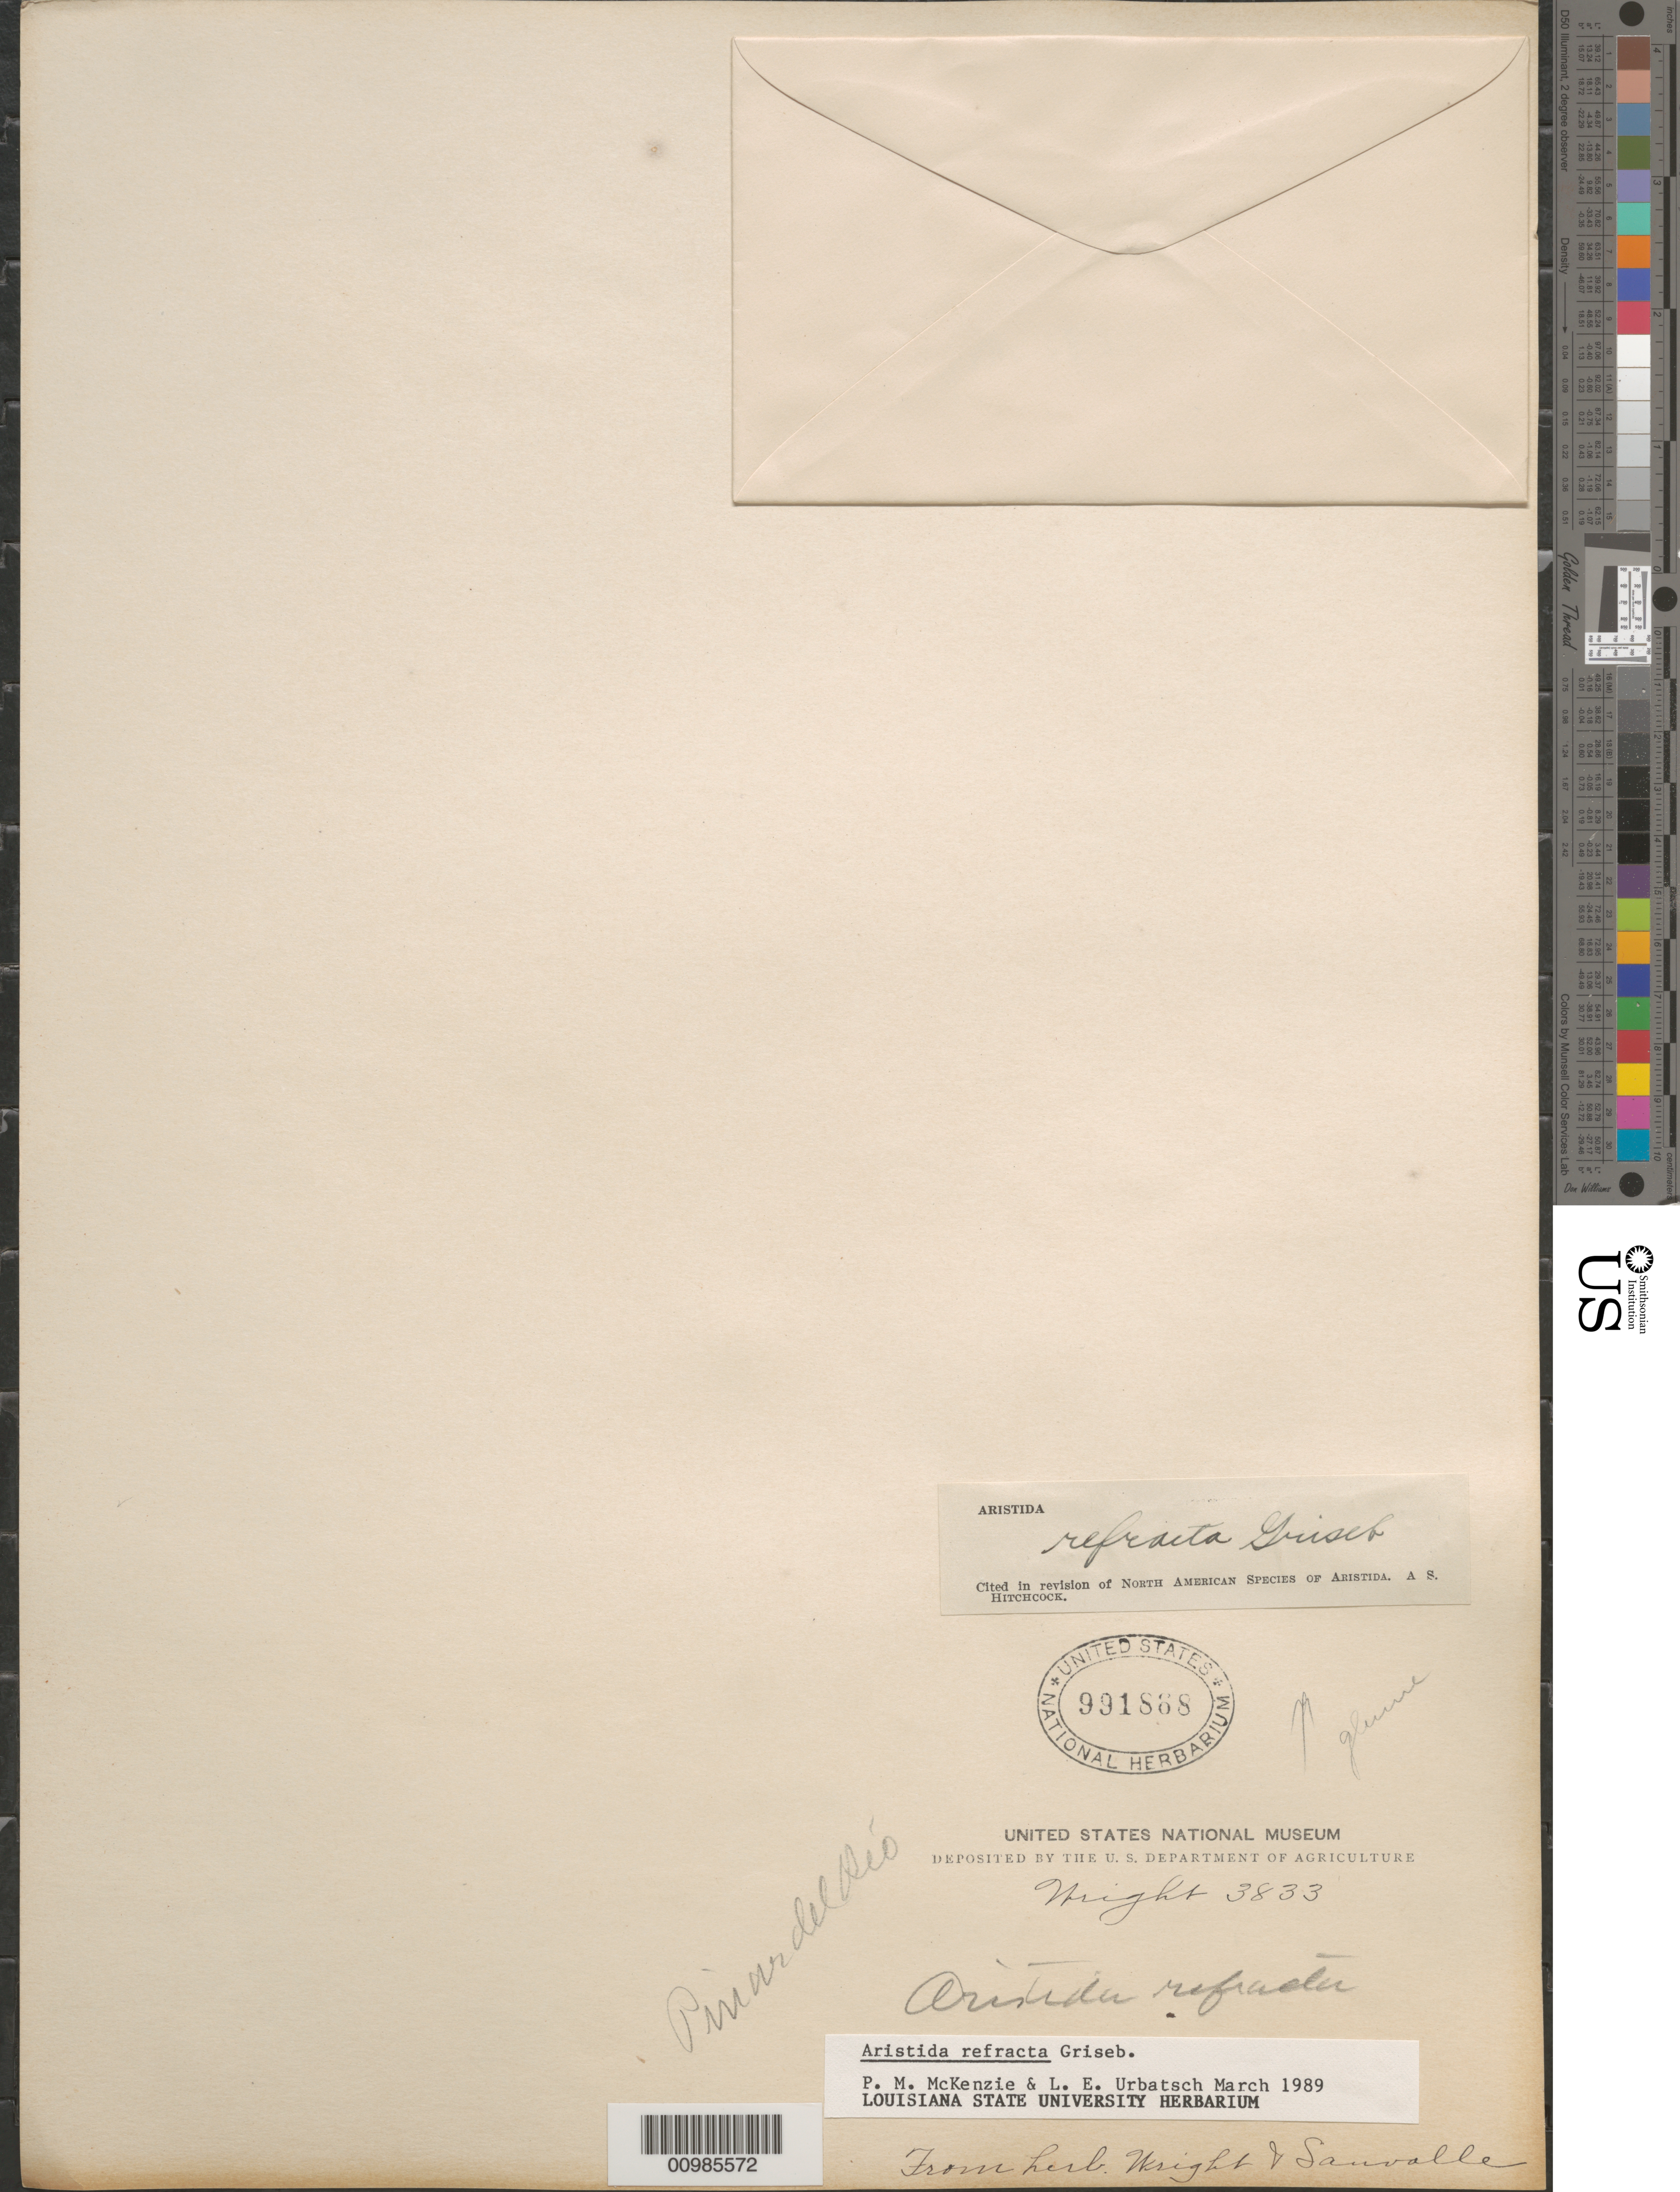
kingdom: Plantae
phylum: Tracheophyta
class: Liliopsida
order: Poales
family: Poaceae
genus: Aristida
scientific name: Aristida refracta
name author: Griseb.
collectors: C. Wright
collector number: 3833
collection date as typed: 1800 to -- --- 1899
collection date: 1800/1899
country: Cuba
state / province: Pinar del Rio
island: Cuba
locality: Pinar del Rio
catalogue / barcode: US 991868